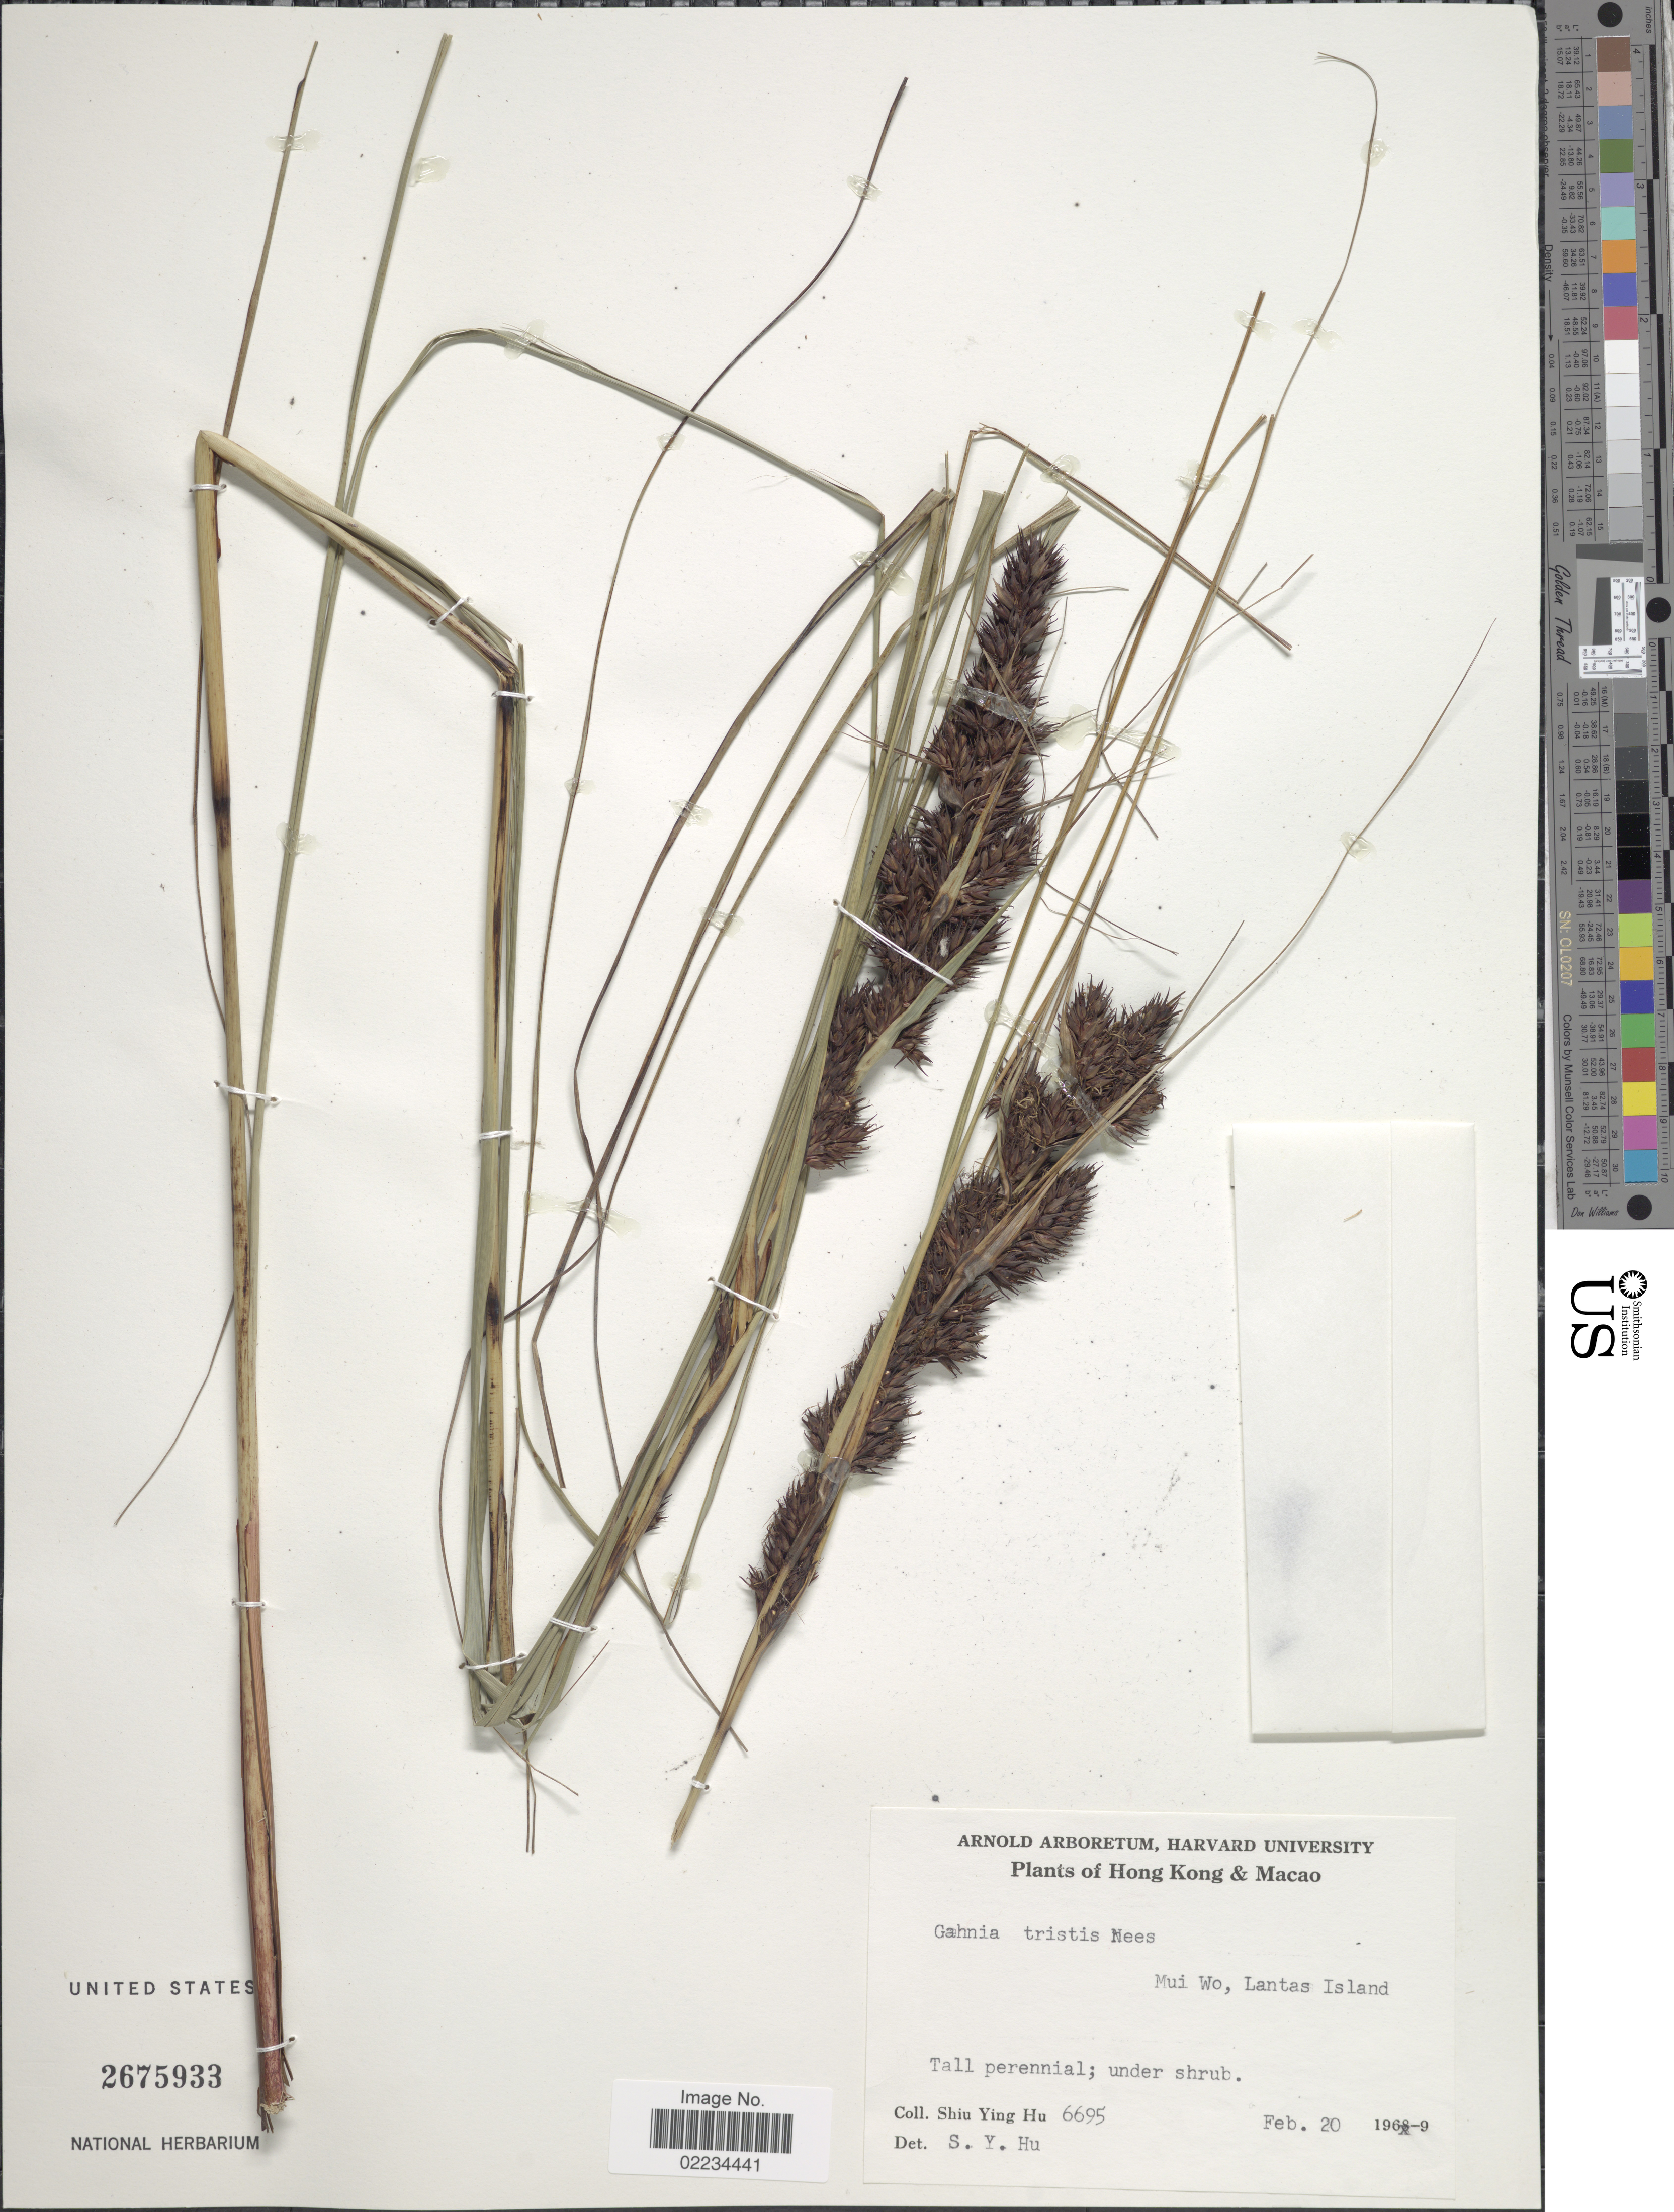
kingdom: Plantae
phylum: Tracheophyta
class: Liliopsida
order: Poales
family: Cyperaceae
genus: Gahnia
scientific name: Gahnia tristis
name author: Nees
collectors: S. Y. Hu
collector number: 6695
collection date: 1969-02-20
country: China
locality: Hong Kong & Macao, Mui Wo, Lantas Island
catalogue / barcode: US 2675933